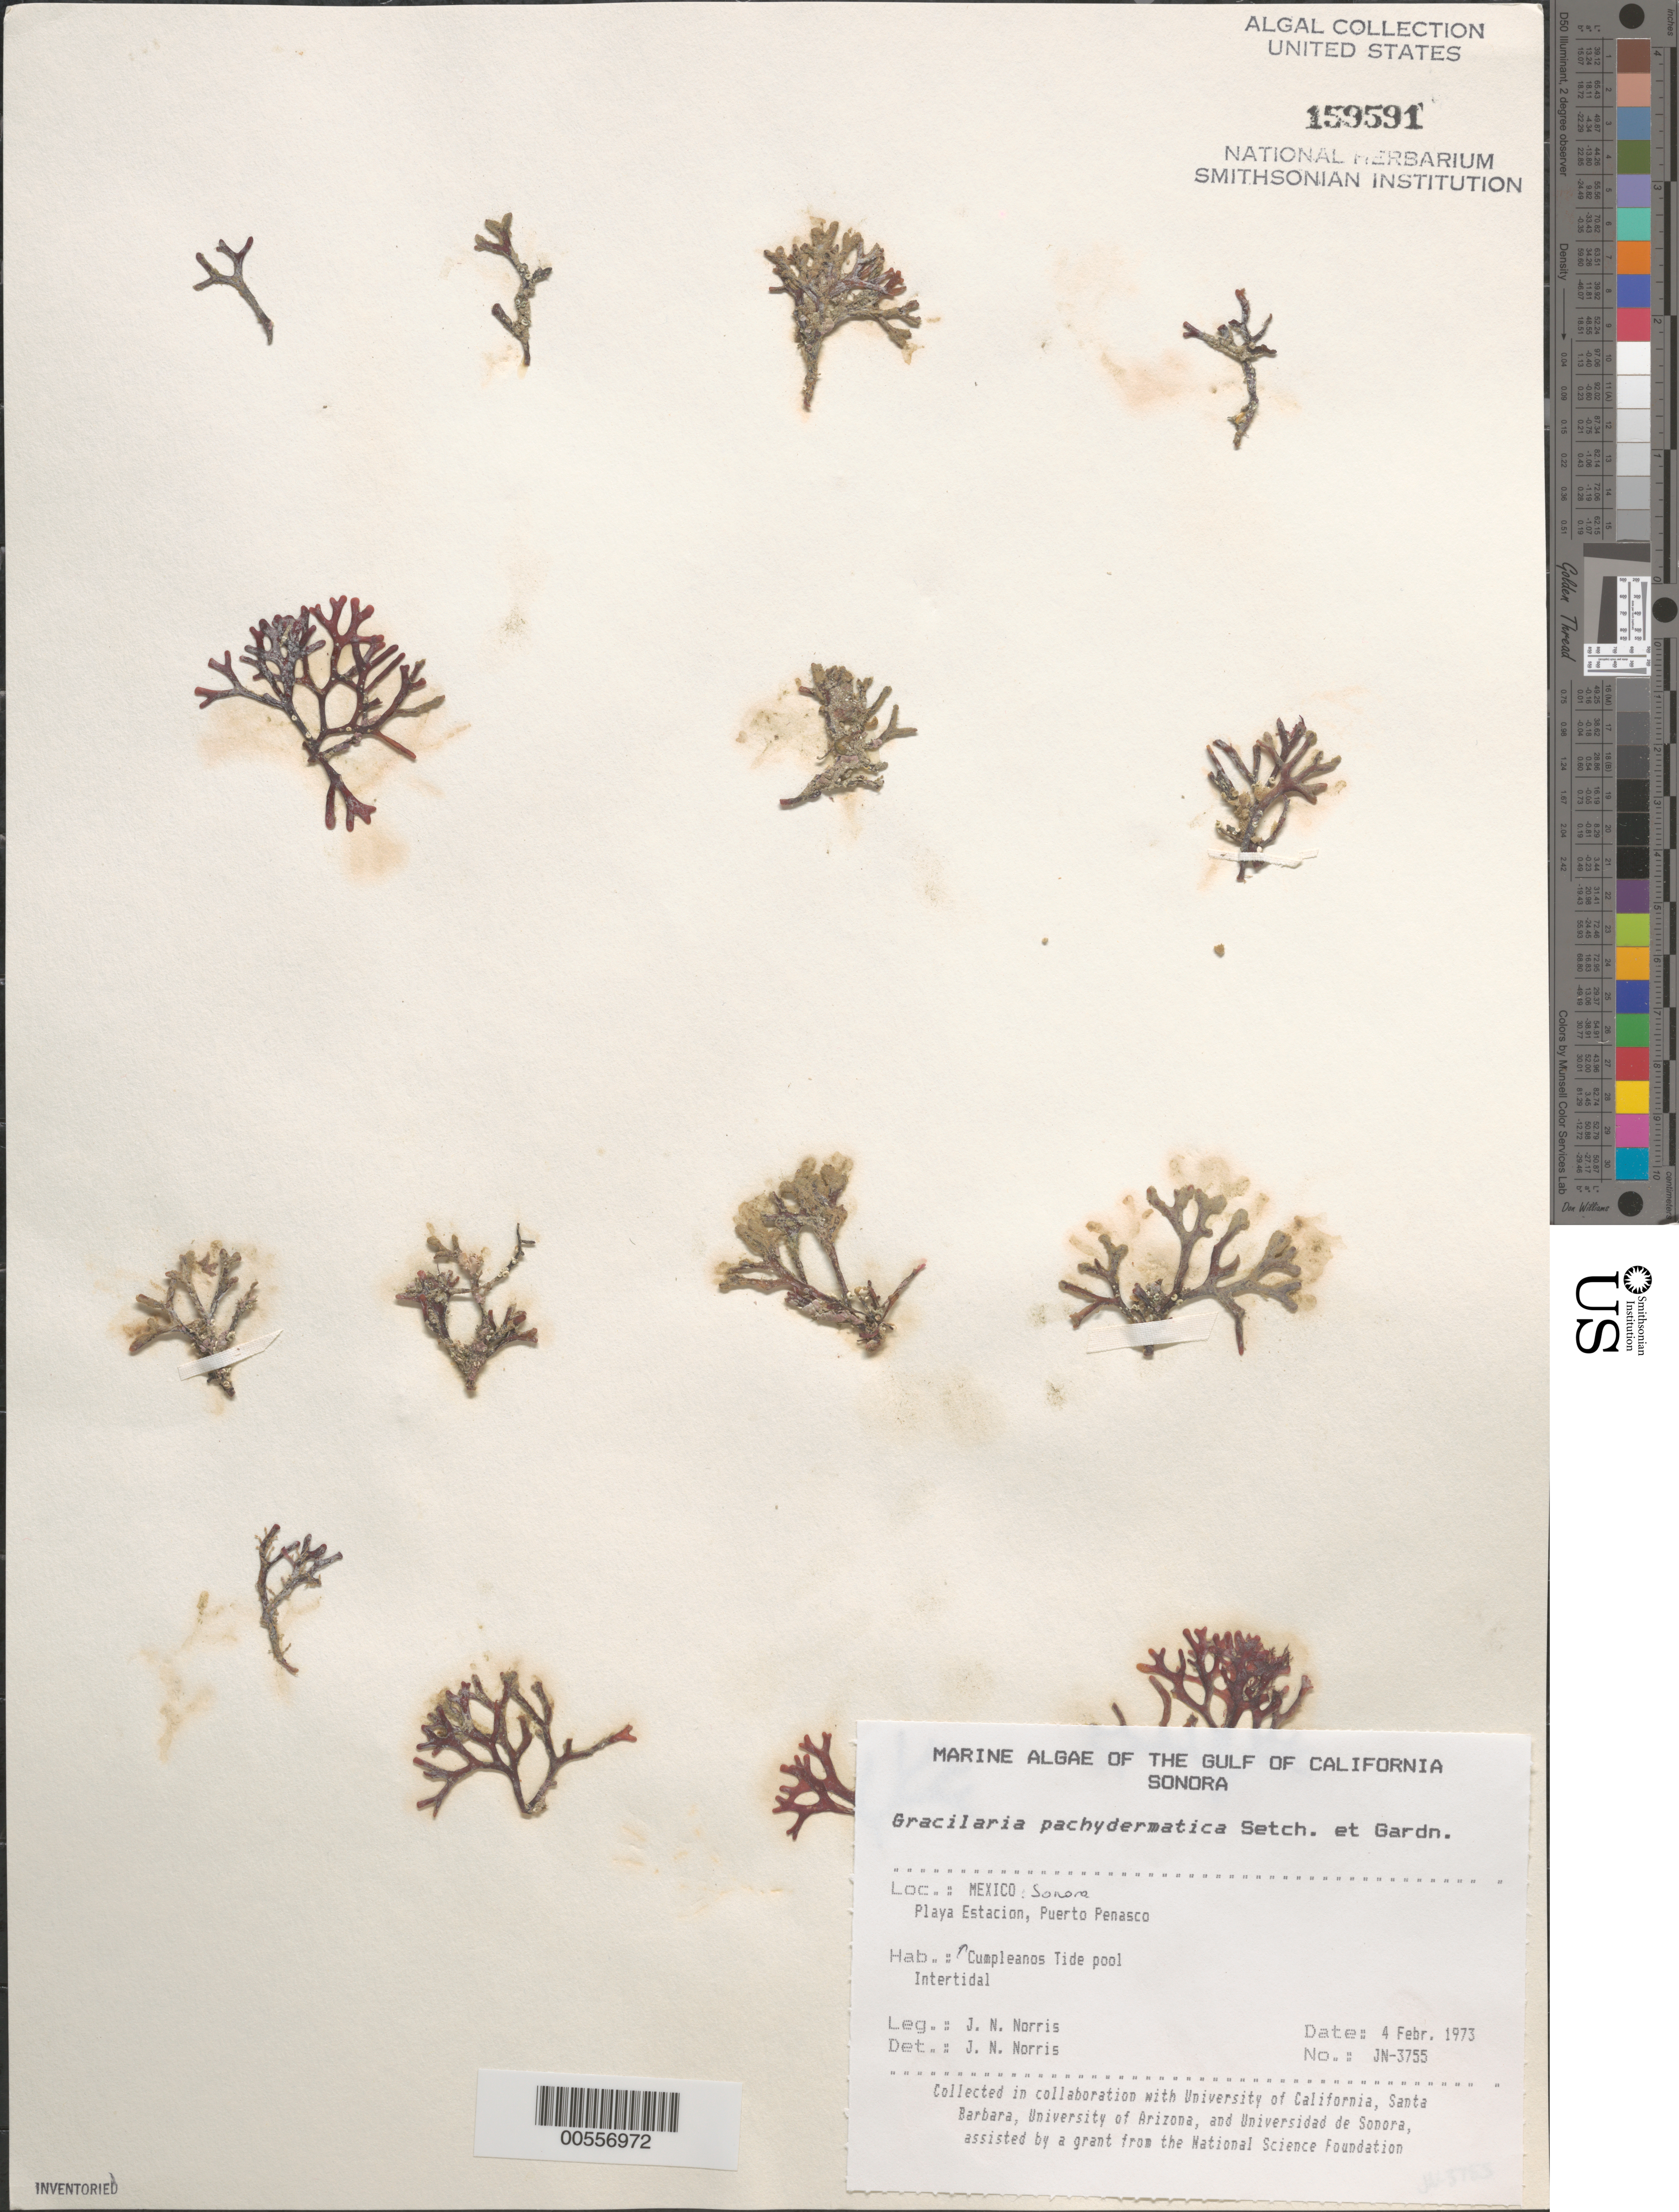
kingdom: Plantae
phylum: Rhodophyta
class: Florideophyceae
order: Gracilariales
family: Gracilariaceae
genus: Gracilaria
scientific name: Gracilaria pachydermatica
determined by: Norris, James N.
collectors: J. N. Norris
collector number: JN-3755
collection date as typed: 04 Feb 1973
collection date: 1973-02-04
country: Mexico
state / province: Sonora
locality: Playa Estacion, Puerto Penasco, Cumpleanos tide pool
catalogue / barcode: US 159591